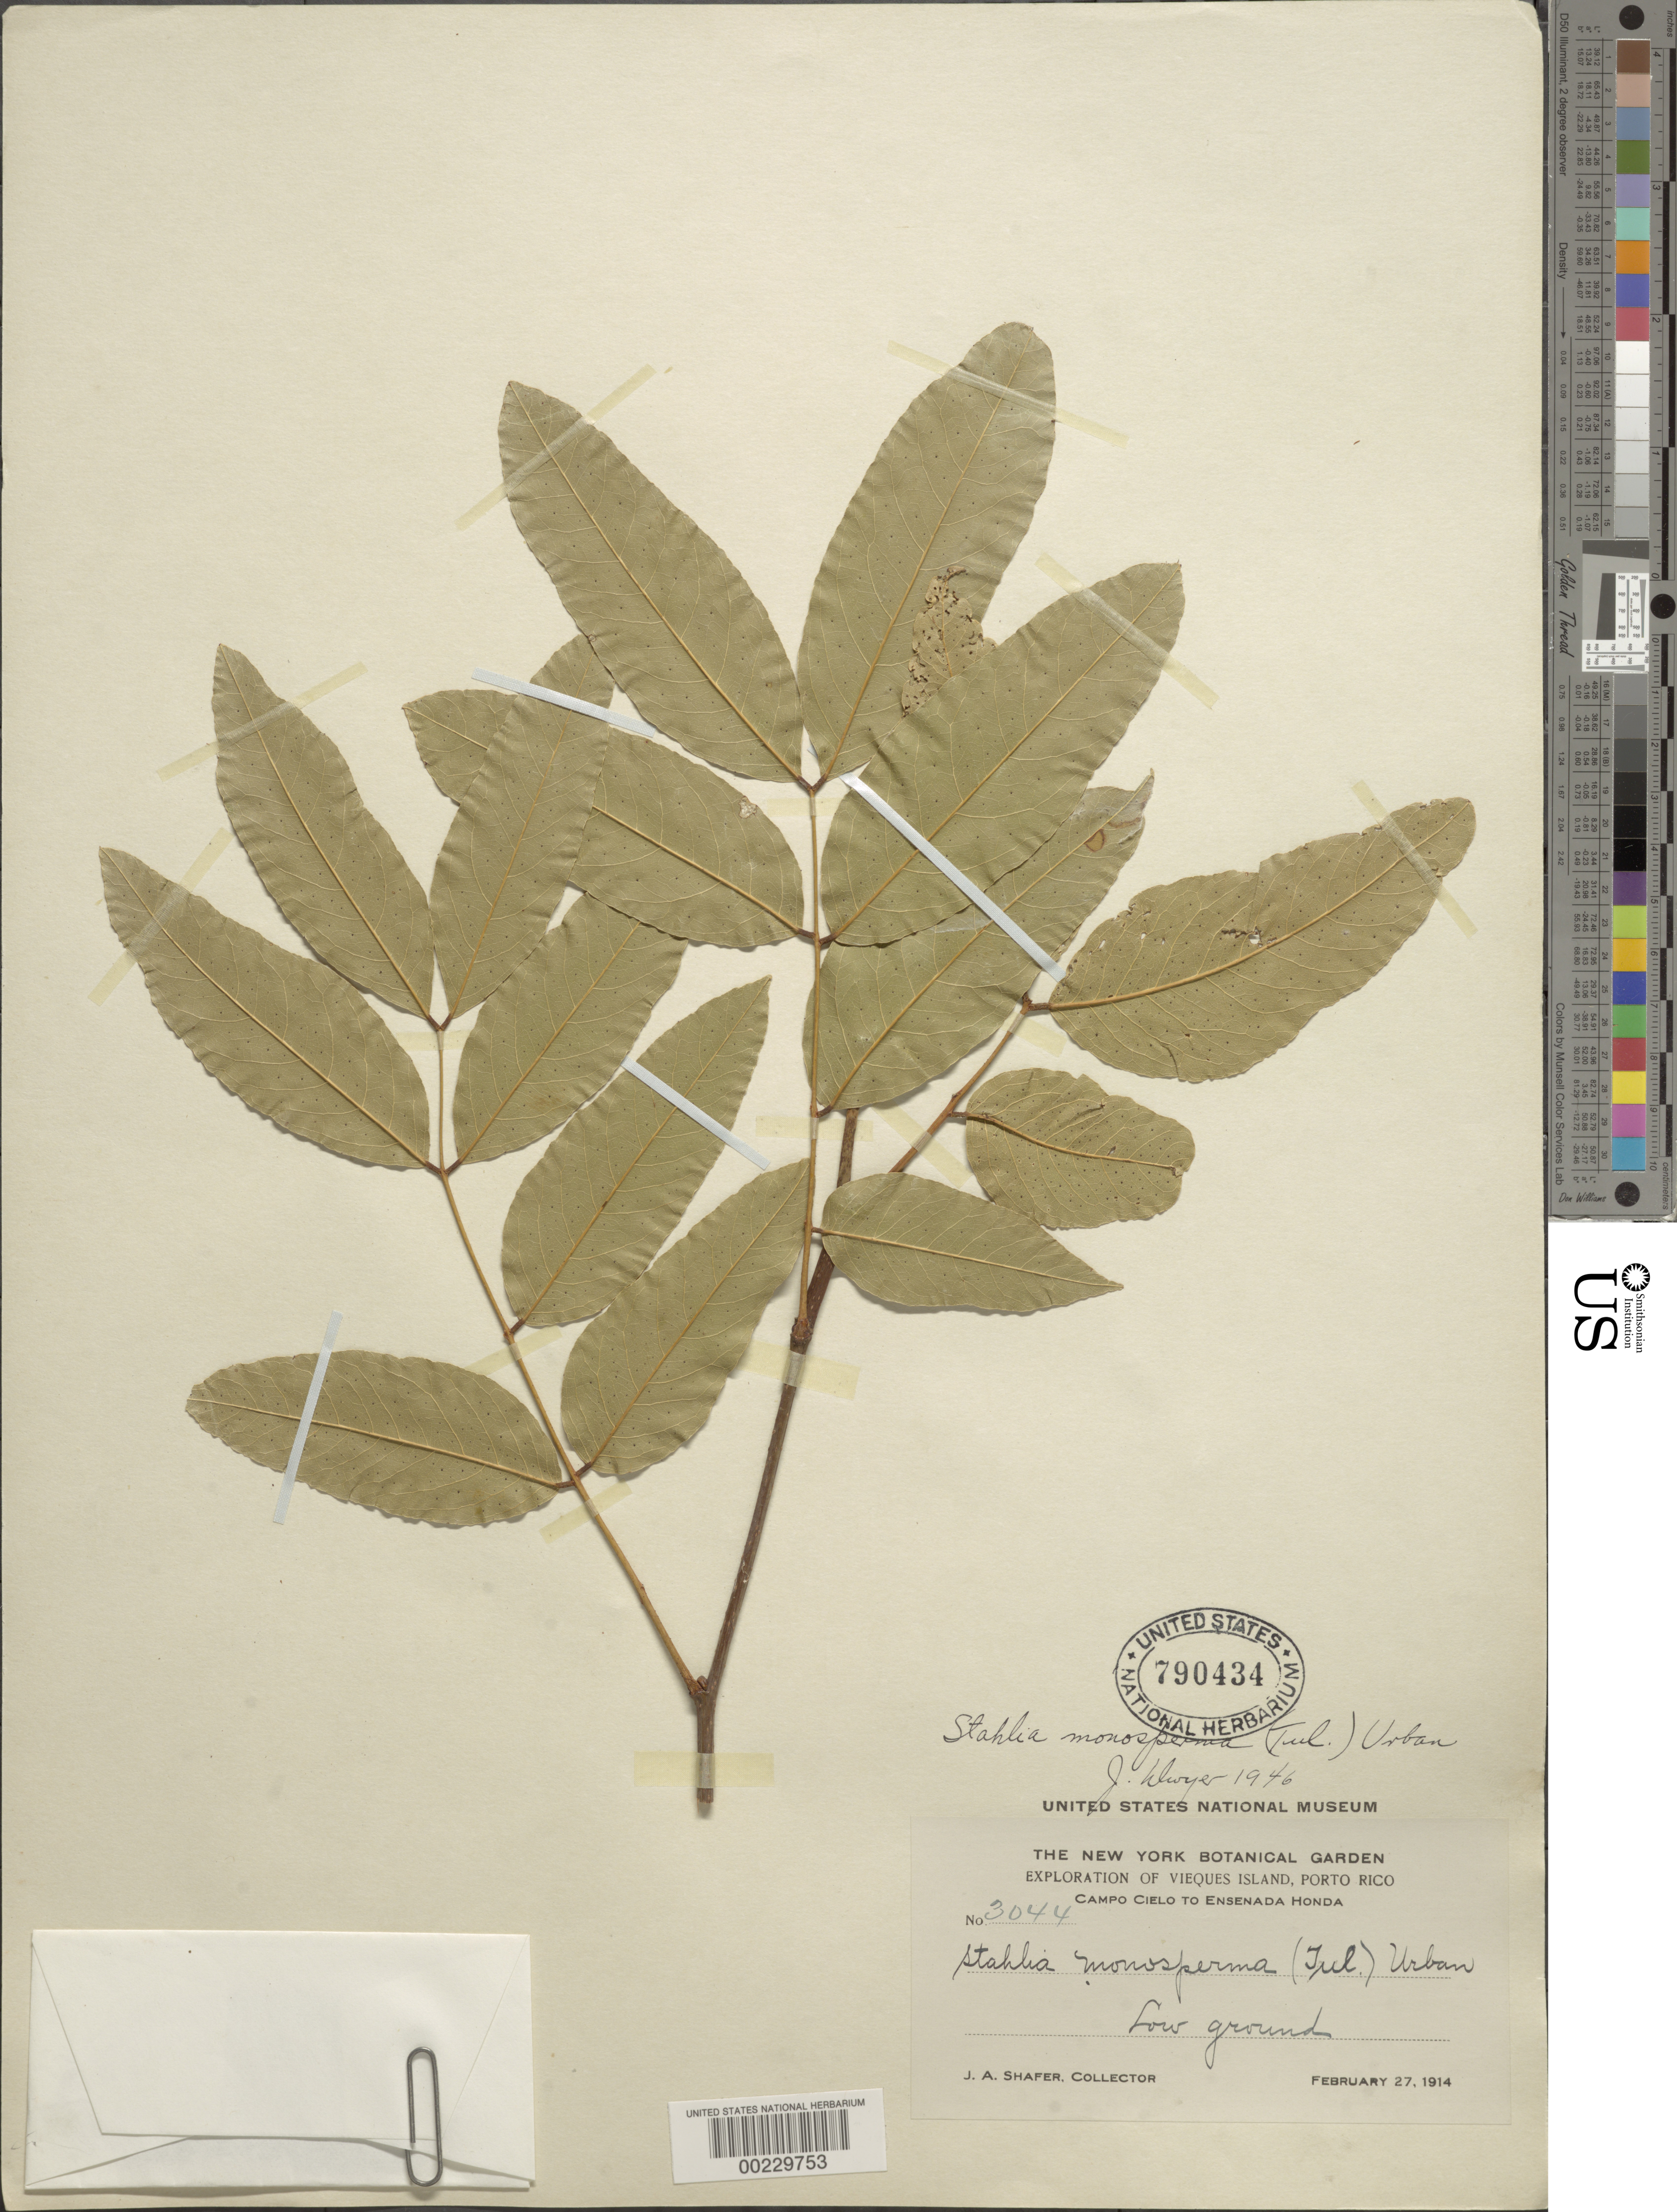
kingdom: Plantae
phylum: Tracheophyta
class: Magnoliopsida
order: Fabales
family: Fabaceae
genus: Libidibia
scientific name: Libidibia monosperma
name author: (Tul.) Gagnon & G.P. Lewis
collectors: J. A. Shafer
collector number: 3044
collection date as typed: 27 Feb 1914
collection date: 1914-02-27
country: Puerto Rico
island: Greater Antilles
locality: Vieques island; campo cielo to ensenada honda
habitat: Low ground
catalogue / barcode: US 790434